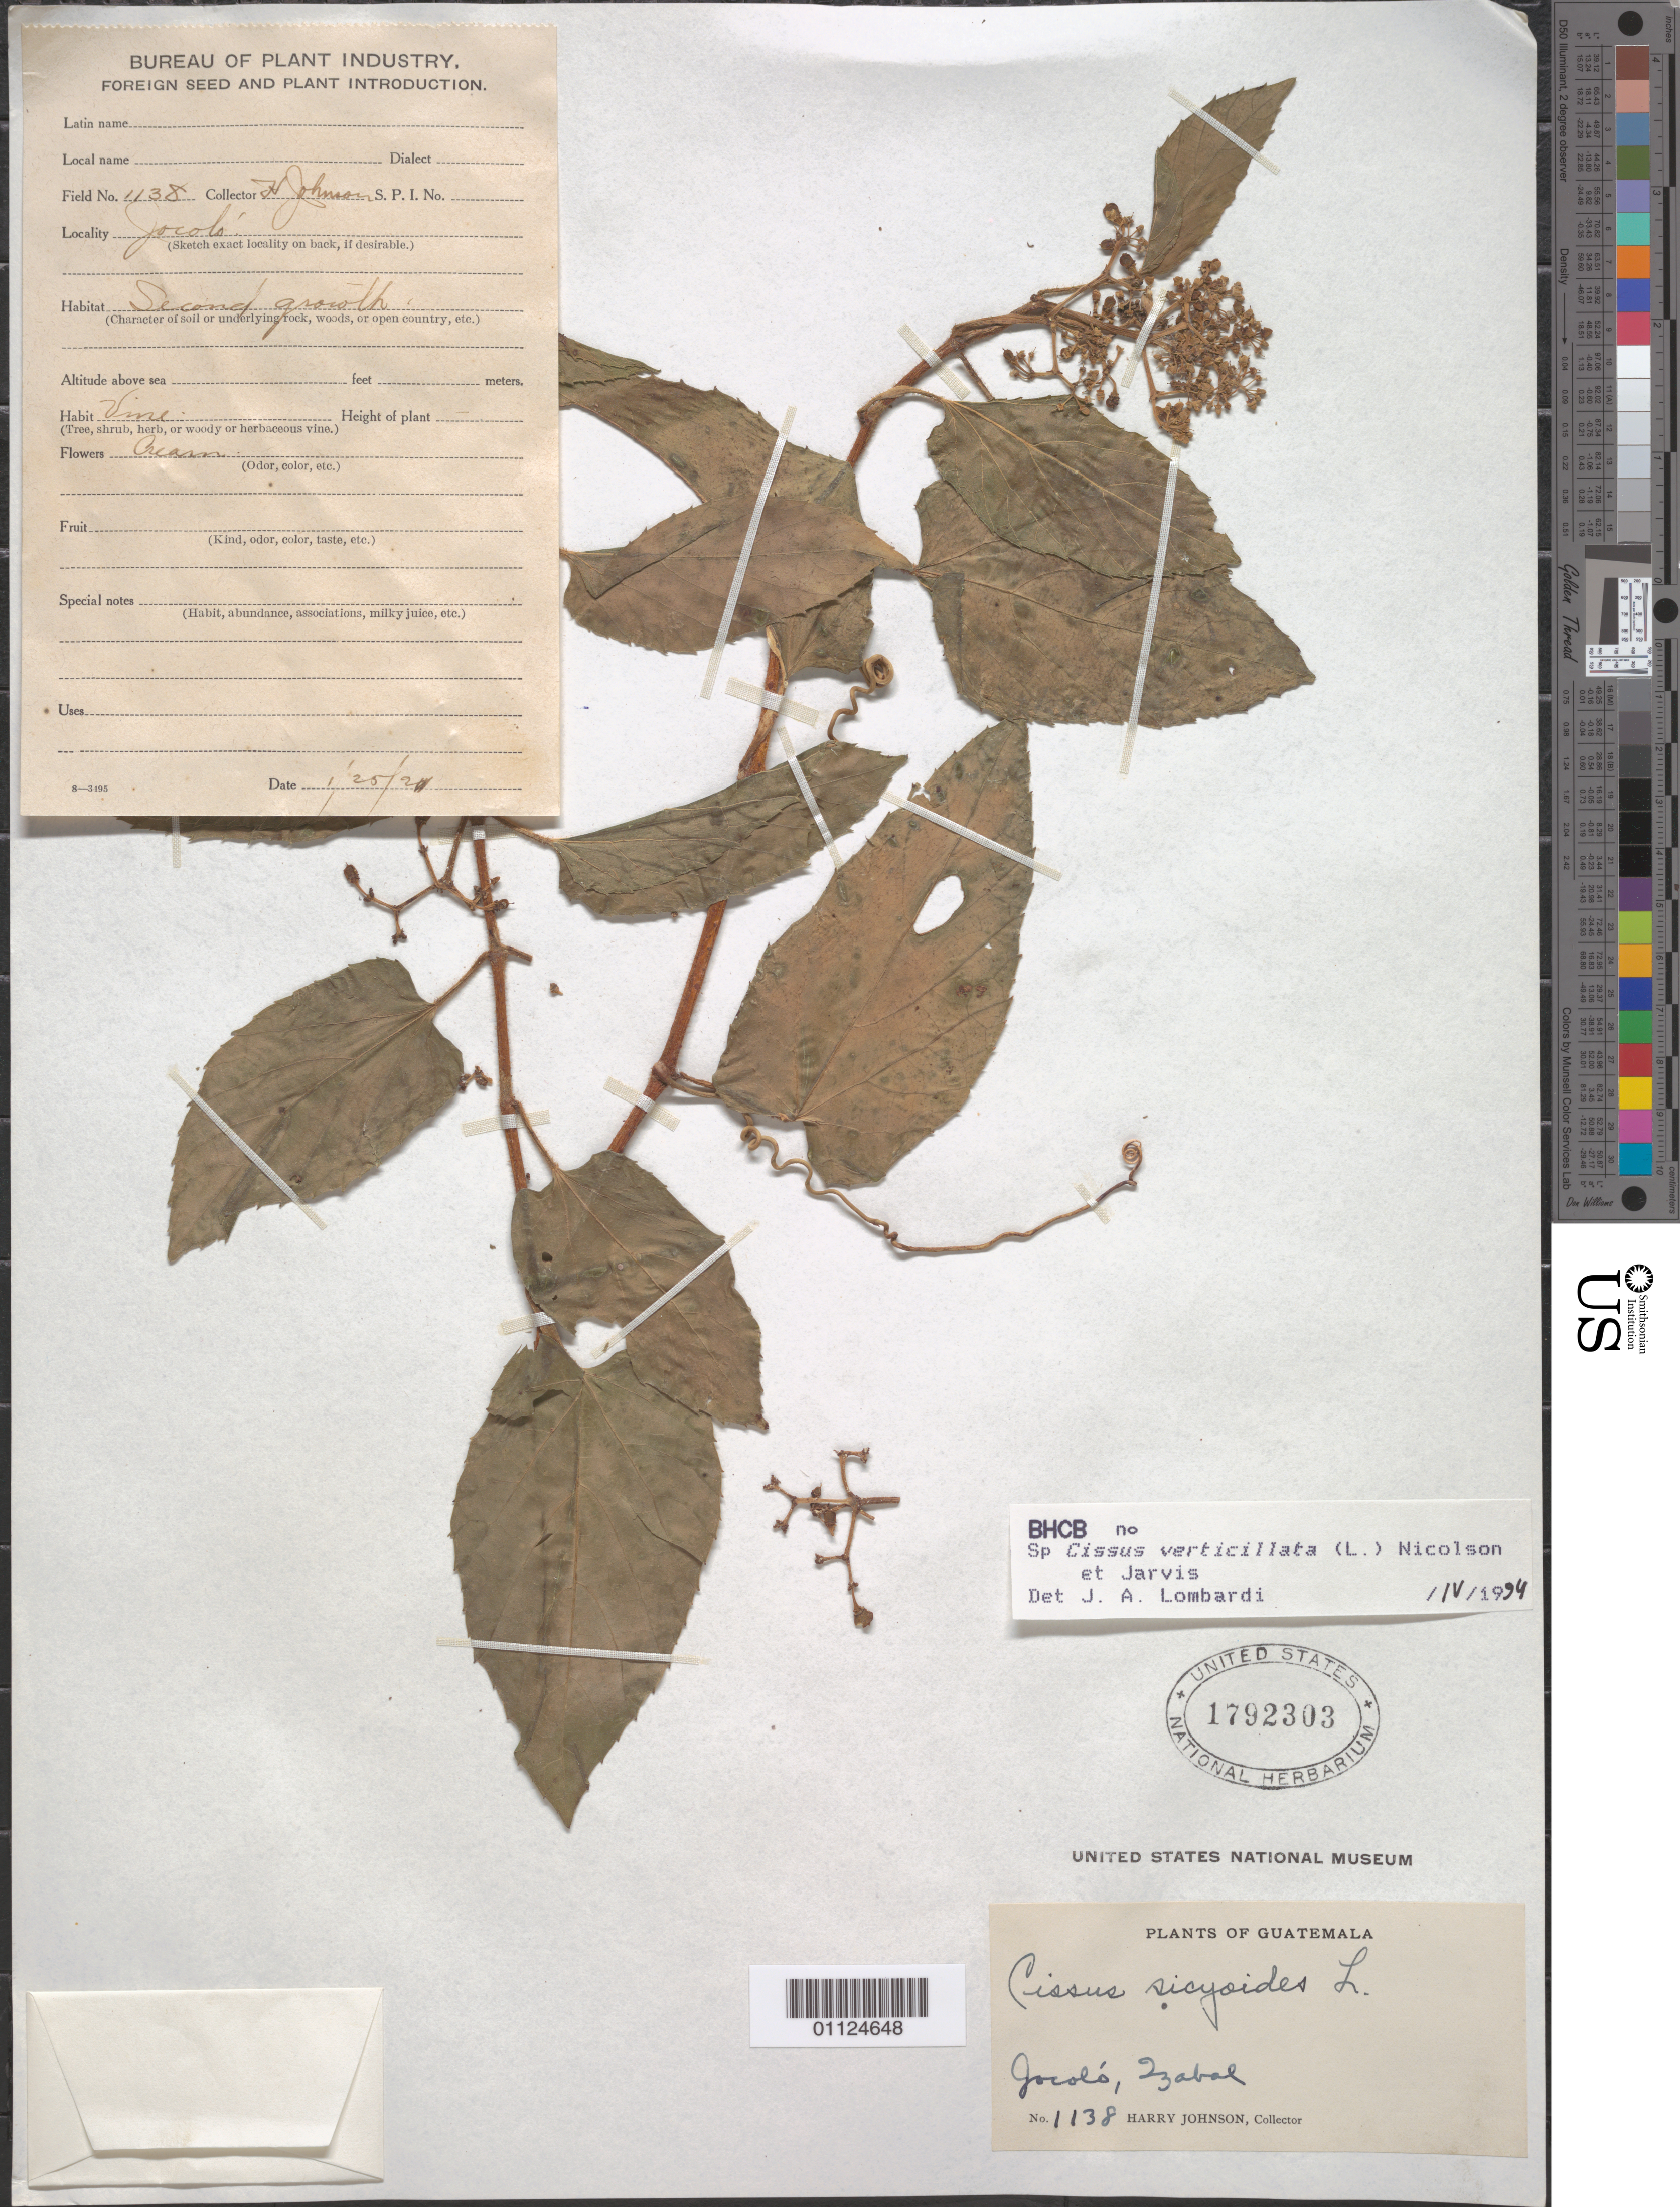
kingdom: Plantae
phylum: Tracheophyta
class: Magnoliopsida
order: Vitales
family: Vitaceae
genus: Cissus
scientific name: Cissus verticillata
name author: (L.) Nicolson & C.E. Jarvis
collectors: H. Johnson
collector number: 1138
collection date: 1921-01-25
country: Guatemala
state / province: Izabal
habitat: Vine.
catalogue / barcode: US 1792303